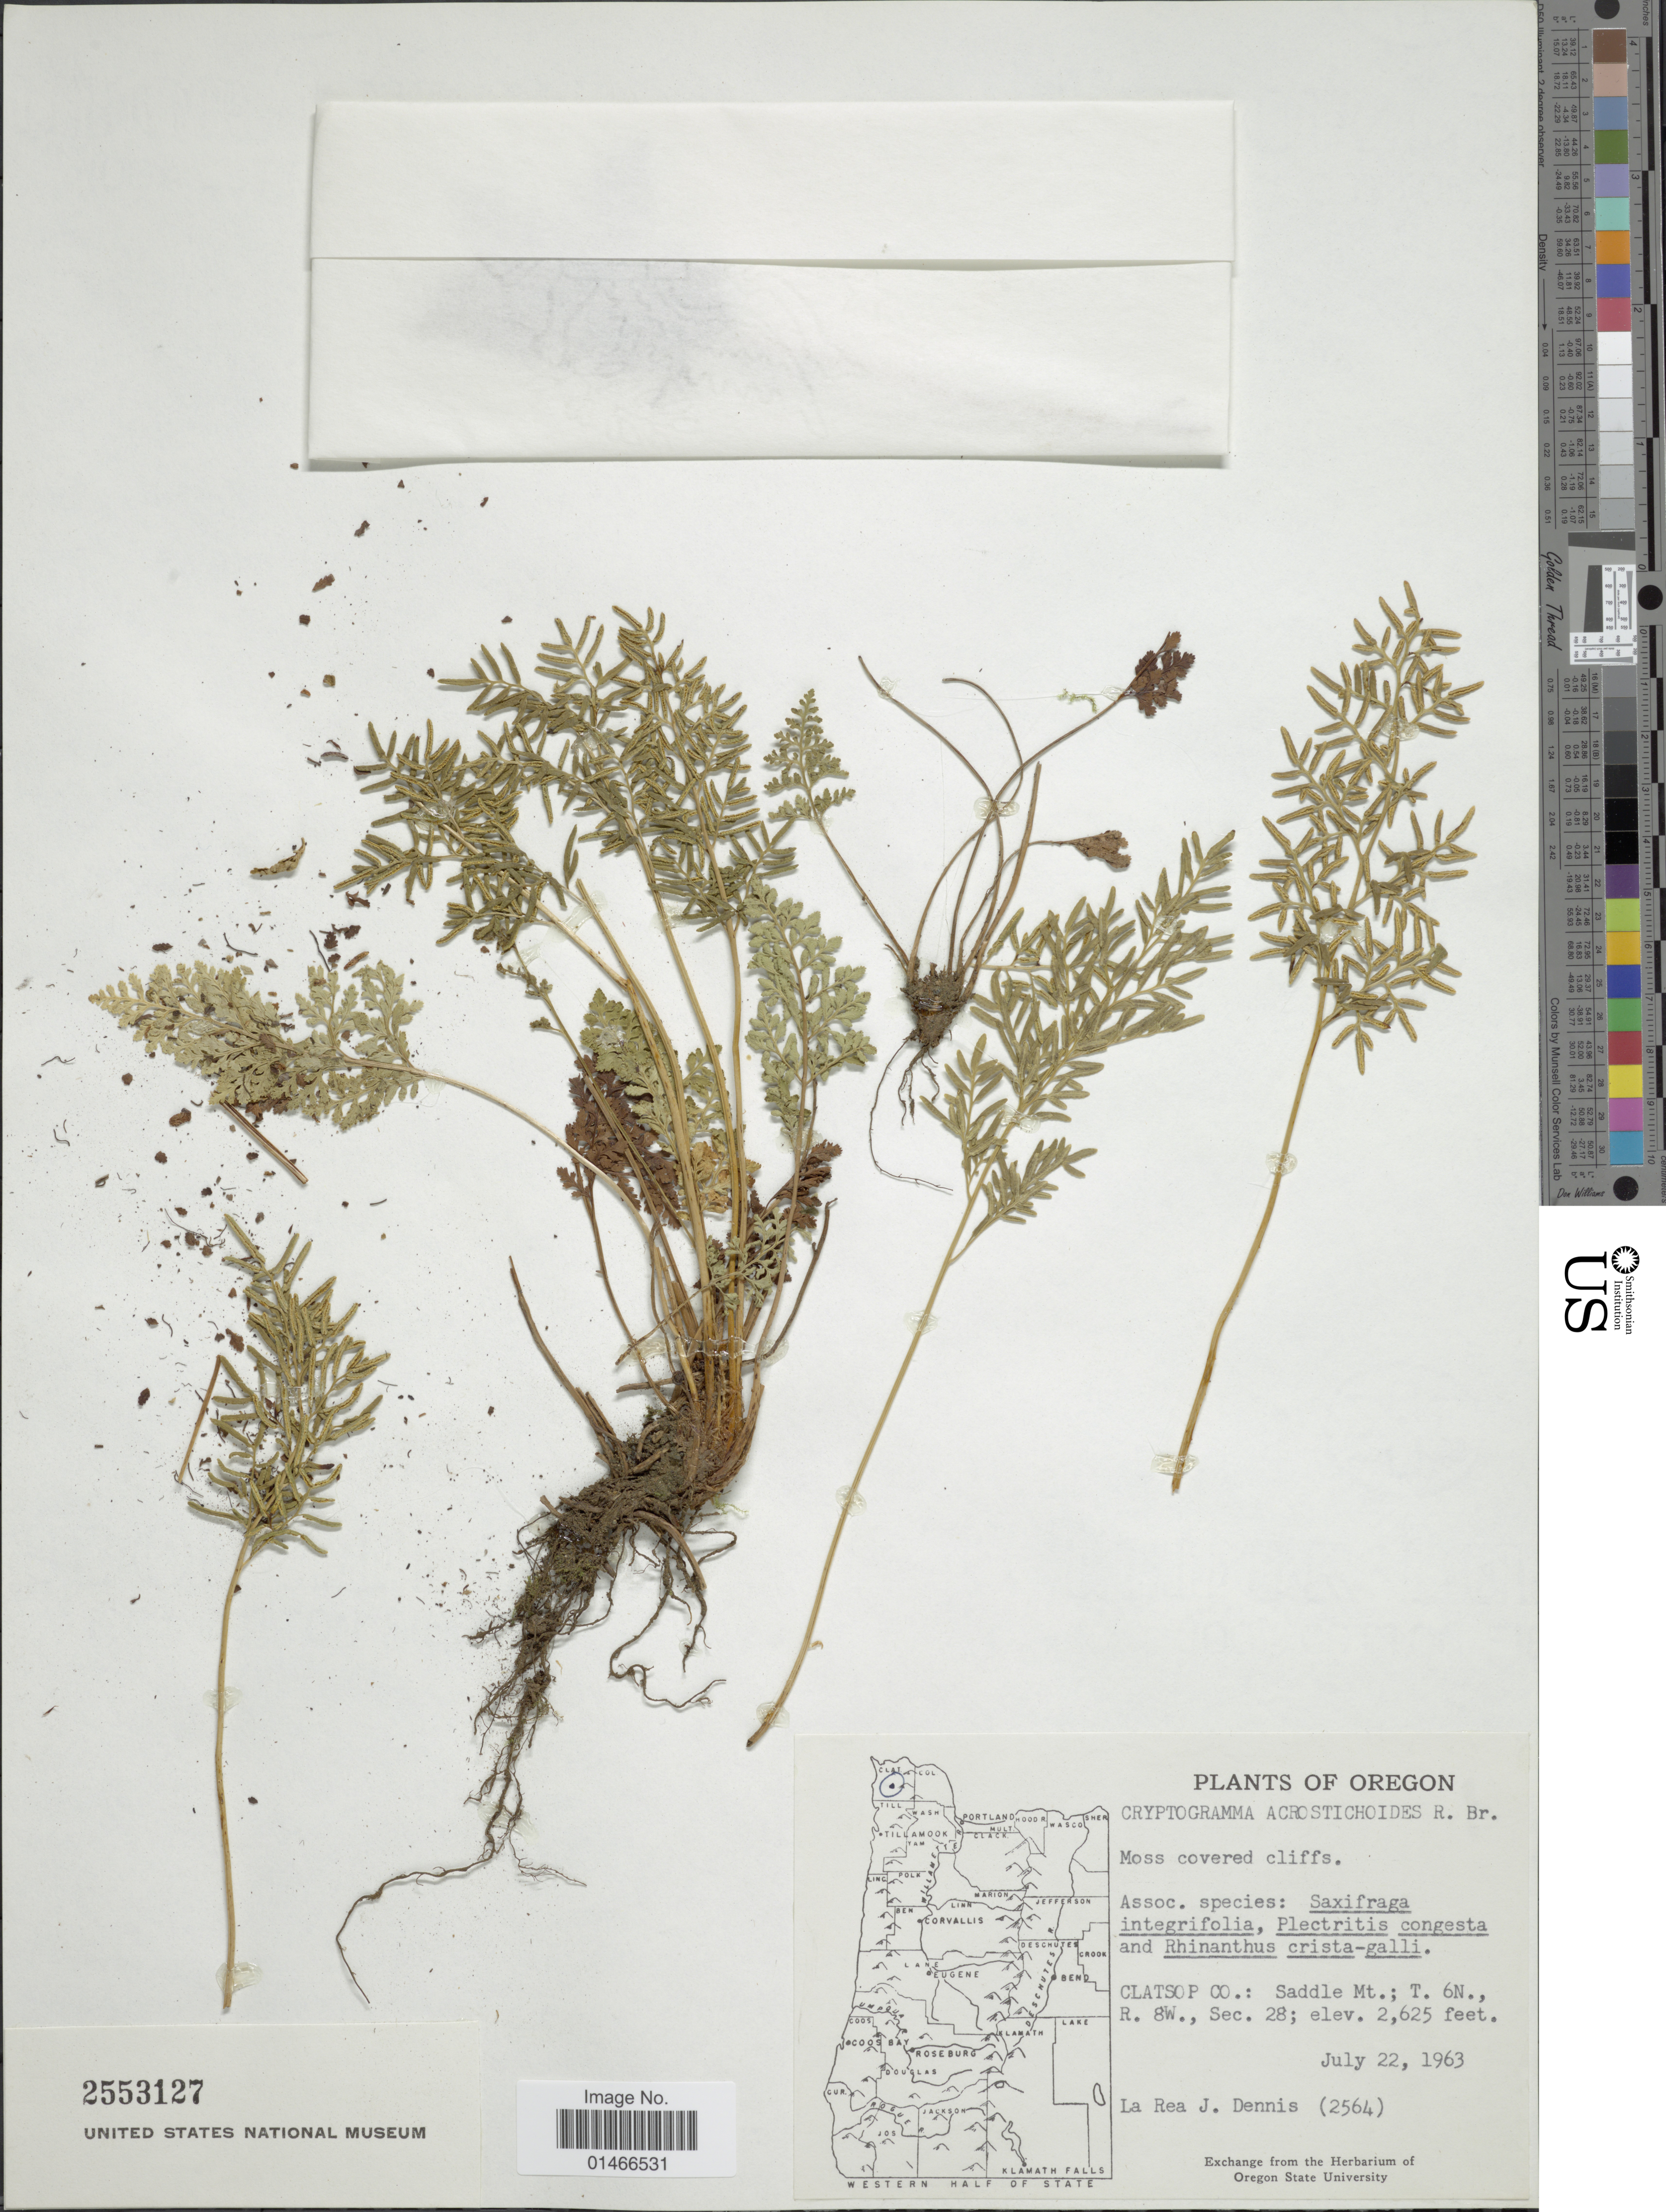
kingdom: Plantae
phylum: Tracheophyta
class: Polypodiopsida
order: Polypodiales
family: Pteridaceae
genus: Cryptogramma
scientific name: Cryptogramma acrostichoides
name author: R. Br.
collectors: L. Dennis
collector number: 2564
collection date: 1963-07-22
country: United States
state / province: Oregon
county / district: Clatsop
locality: Clatsop Co.: Saddle Mt.; T. 6N., R. 8W., Sec. 28.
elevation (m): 800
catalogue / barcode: US 2553127